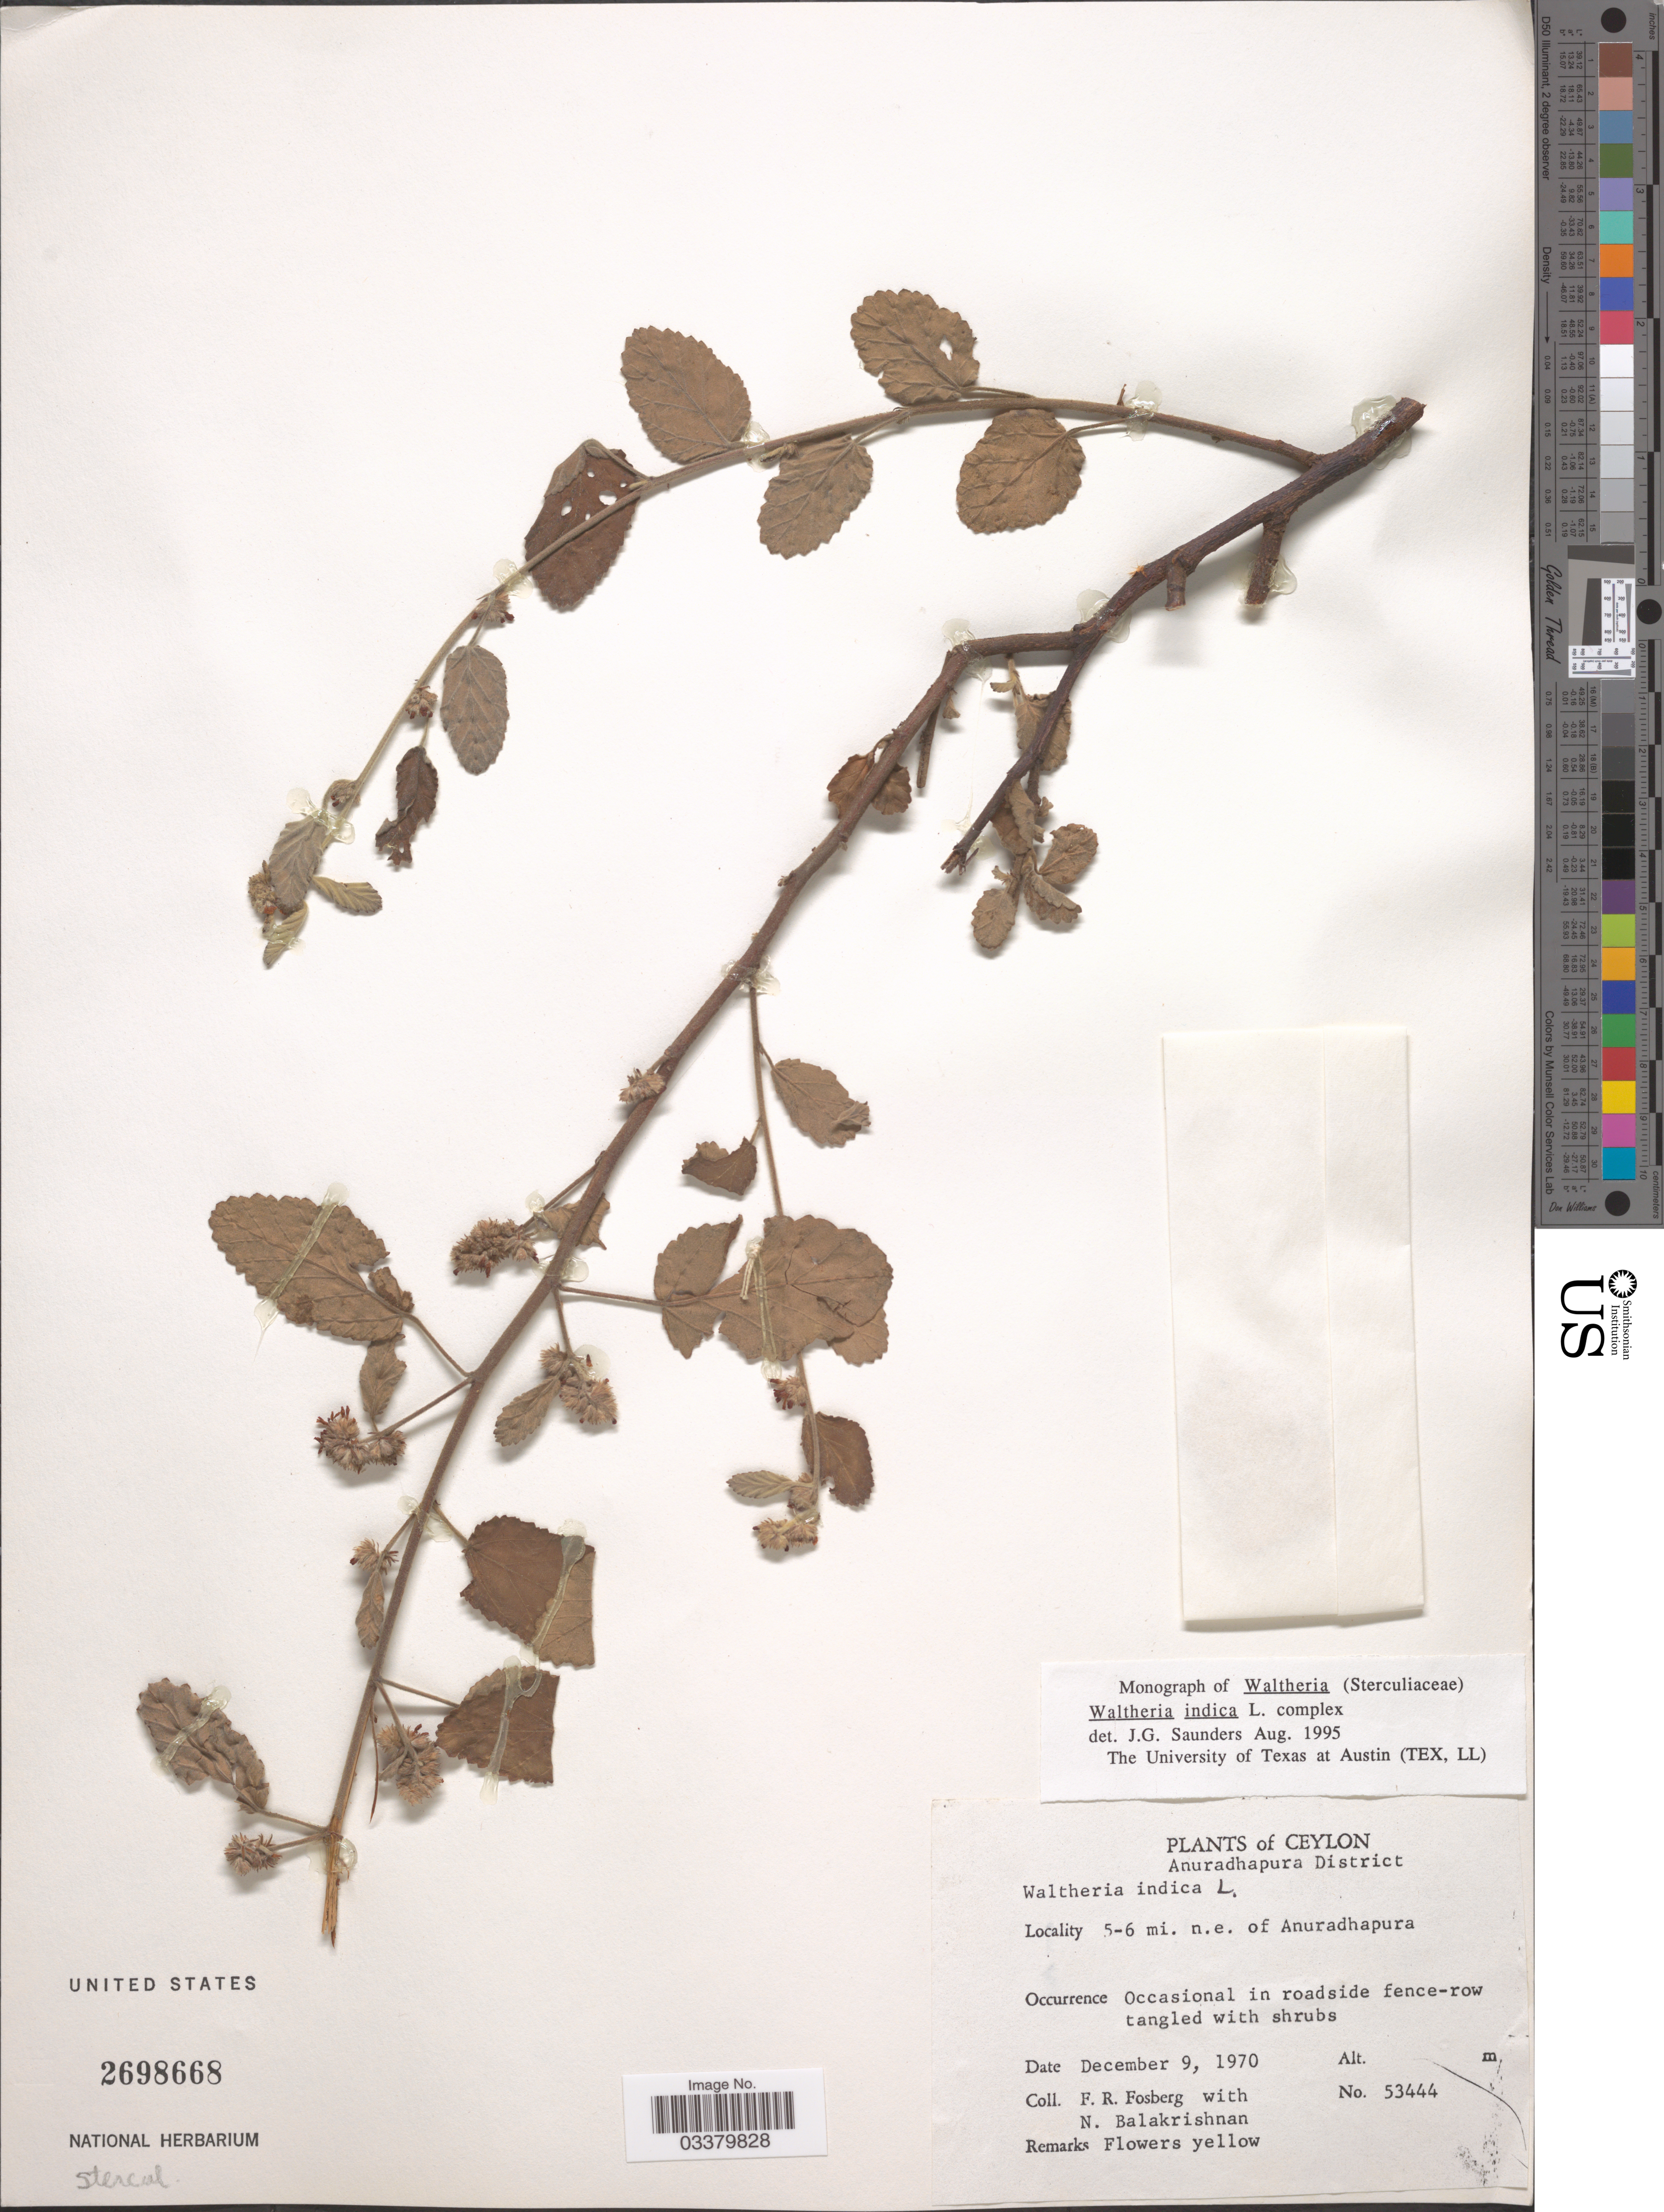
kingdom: Plantae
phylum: Tracheophyta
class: Magnoliopsida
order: Malvales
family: Malvaceae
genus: Waltheria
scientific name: Waltheria indica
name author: L.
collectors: F. R. Fosberg & N. Balakrishnan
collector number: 53444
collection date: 1970-12-09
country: Sri Lanka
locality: Ceylon, Anuradhapura District, 5-6 mi. n.e. of Anuradhapura.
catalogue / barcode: US 2698668